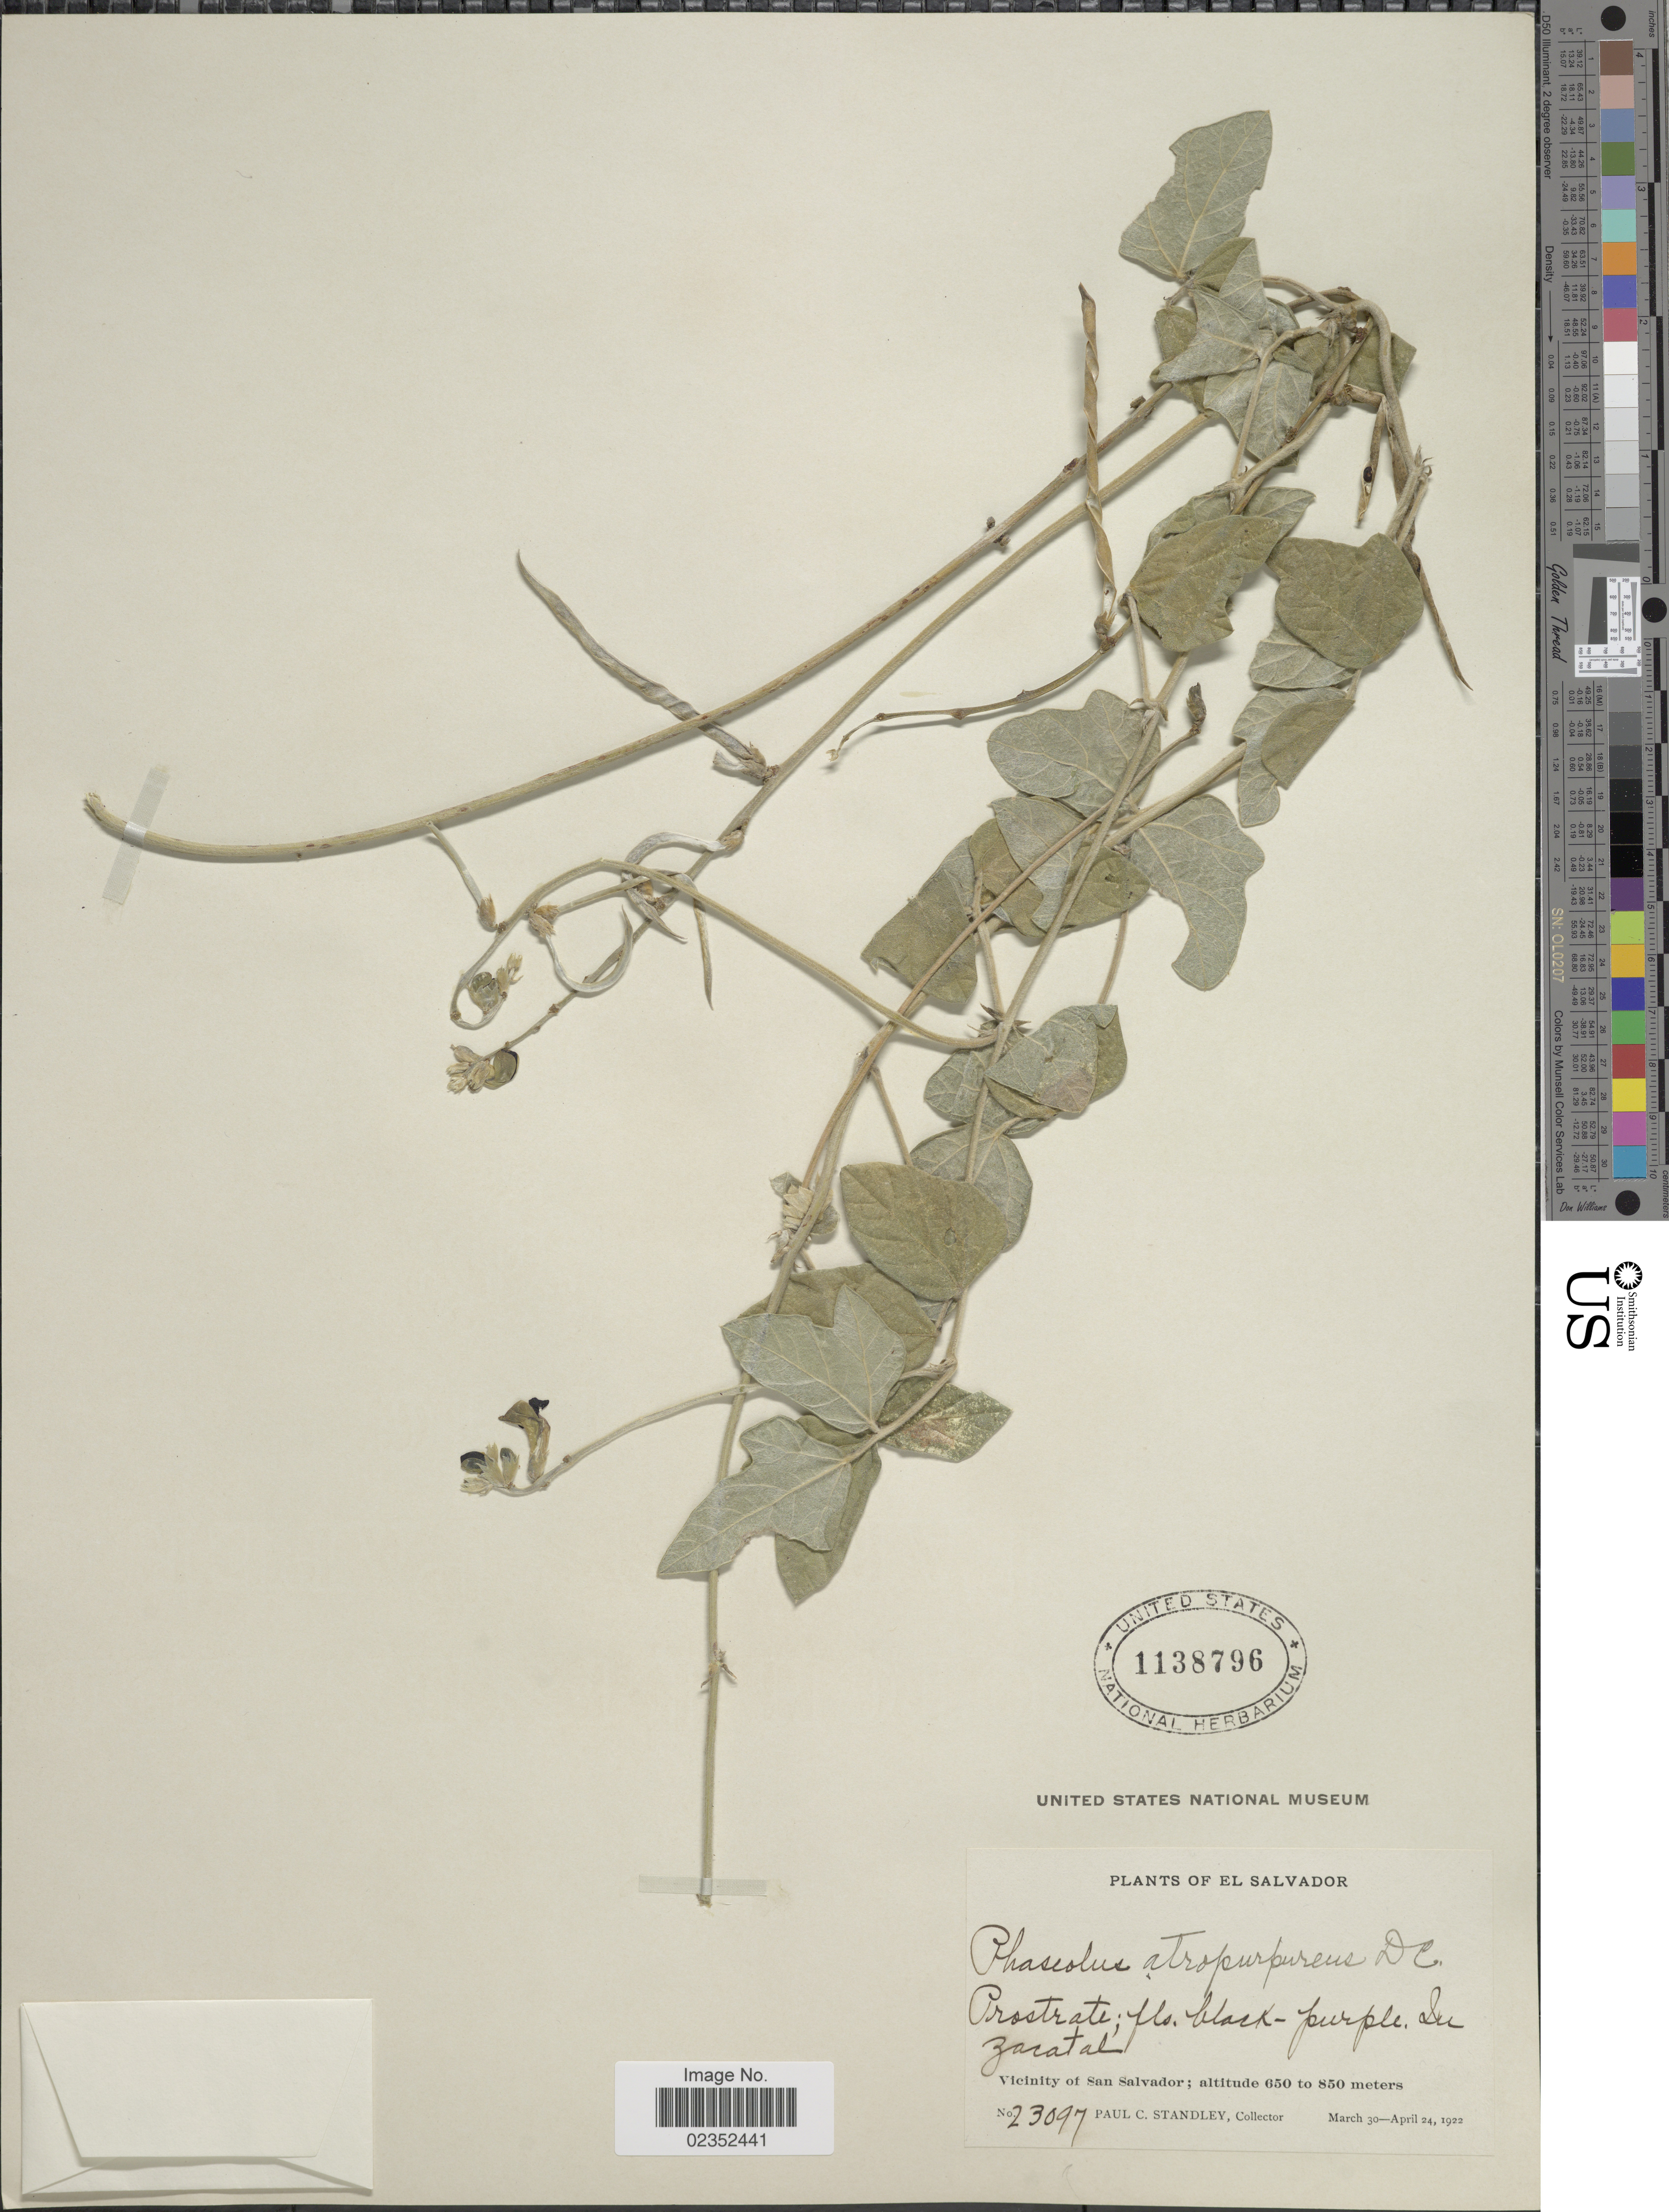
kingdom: Plantae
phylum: Tracheophyta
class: Magnoliopsida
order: Fabales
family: Fabaceae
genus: Macroptilium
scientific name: Macroptilium atropurpureum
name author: (DC.) Urb.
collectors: P. C. Standley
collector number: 23097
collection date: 1922-03-30/1922-04-24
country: El Salvador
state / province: San Salvador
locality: In zacatal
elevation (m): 650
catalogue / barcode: US 1138796